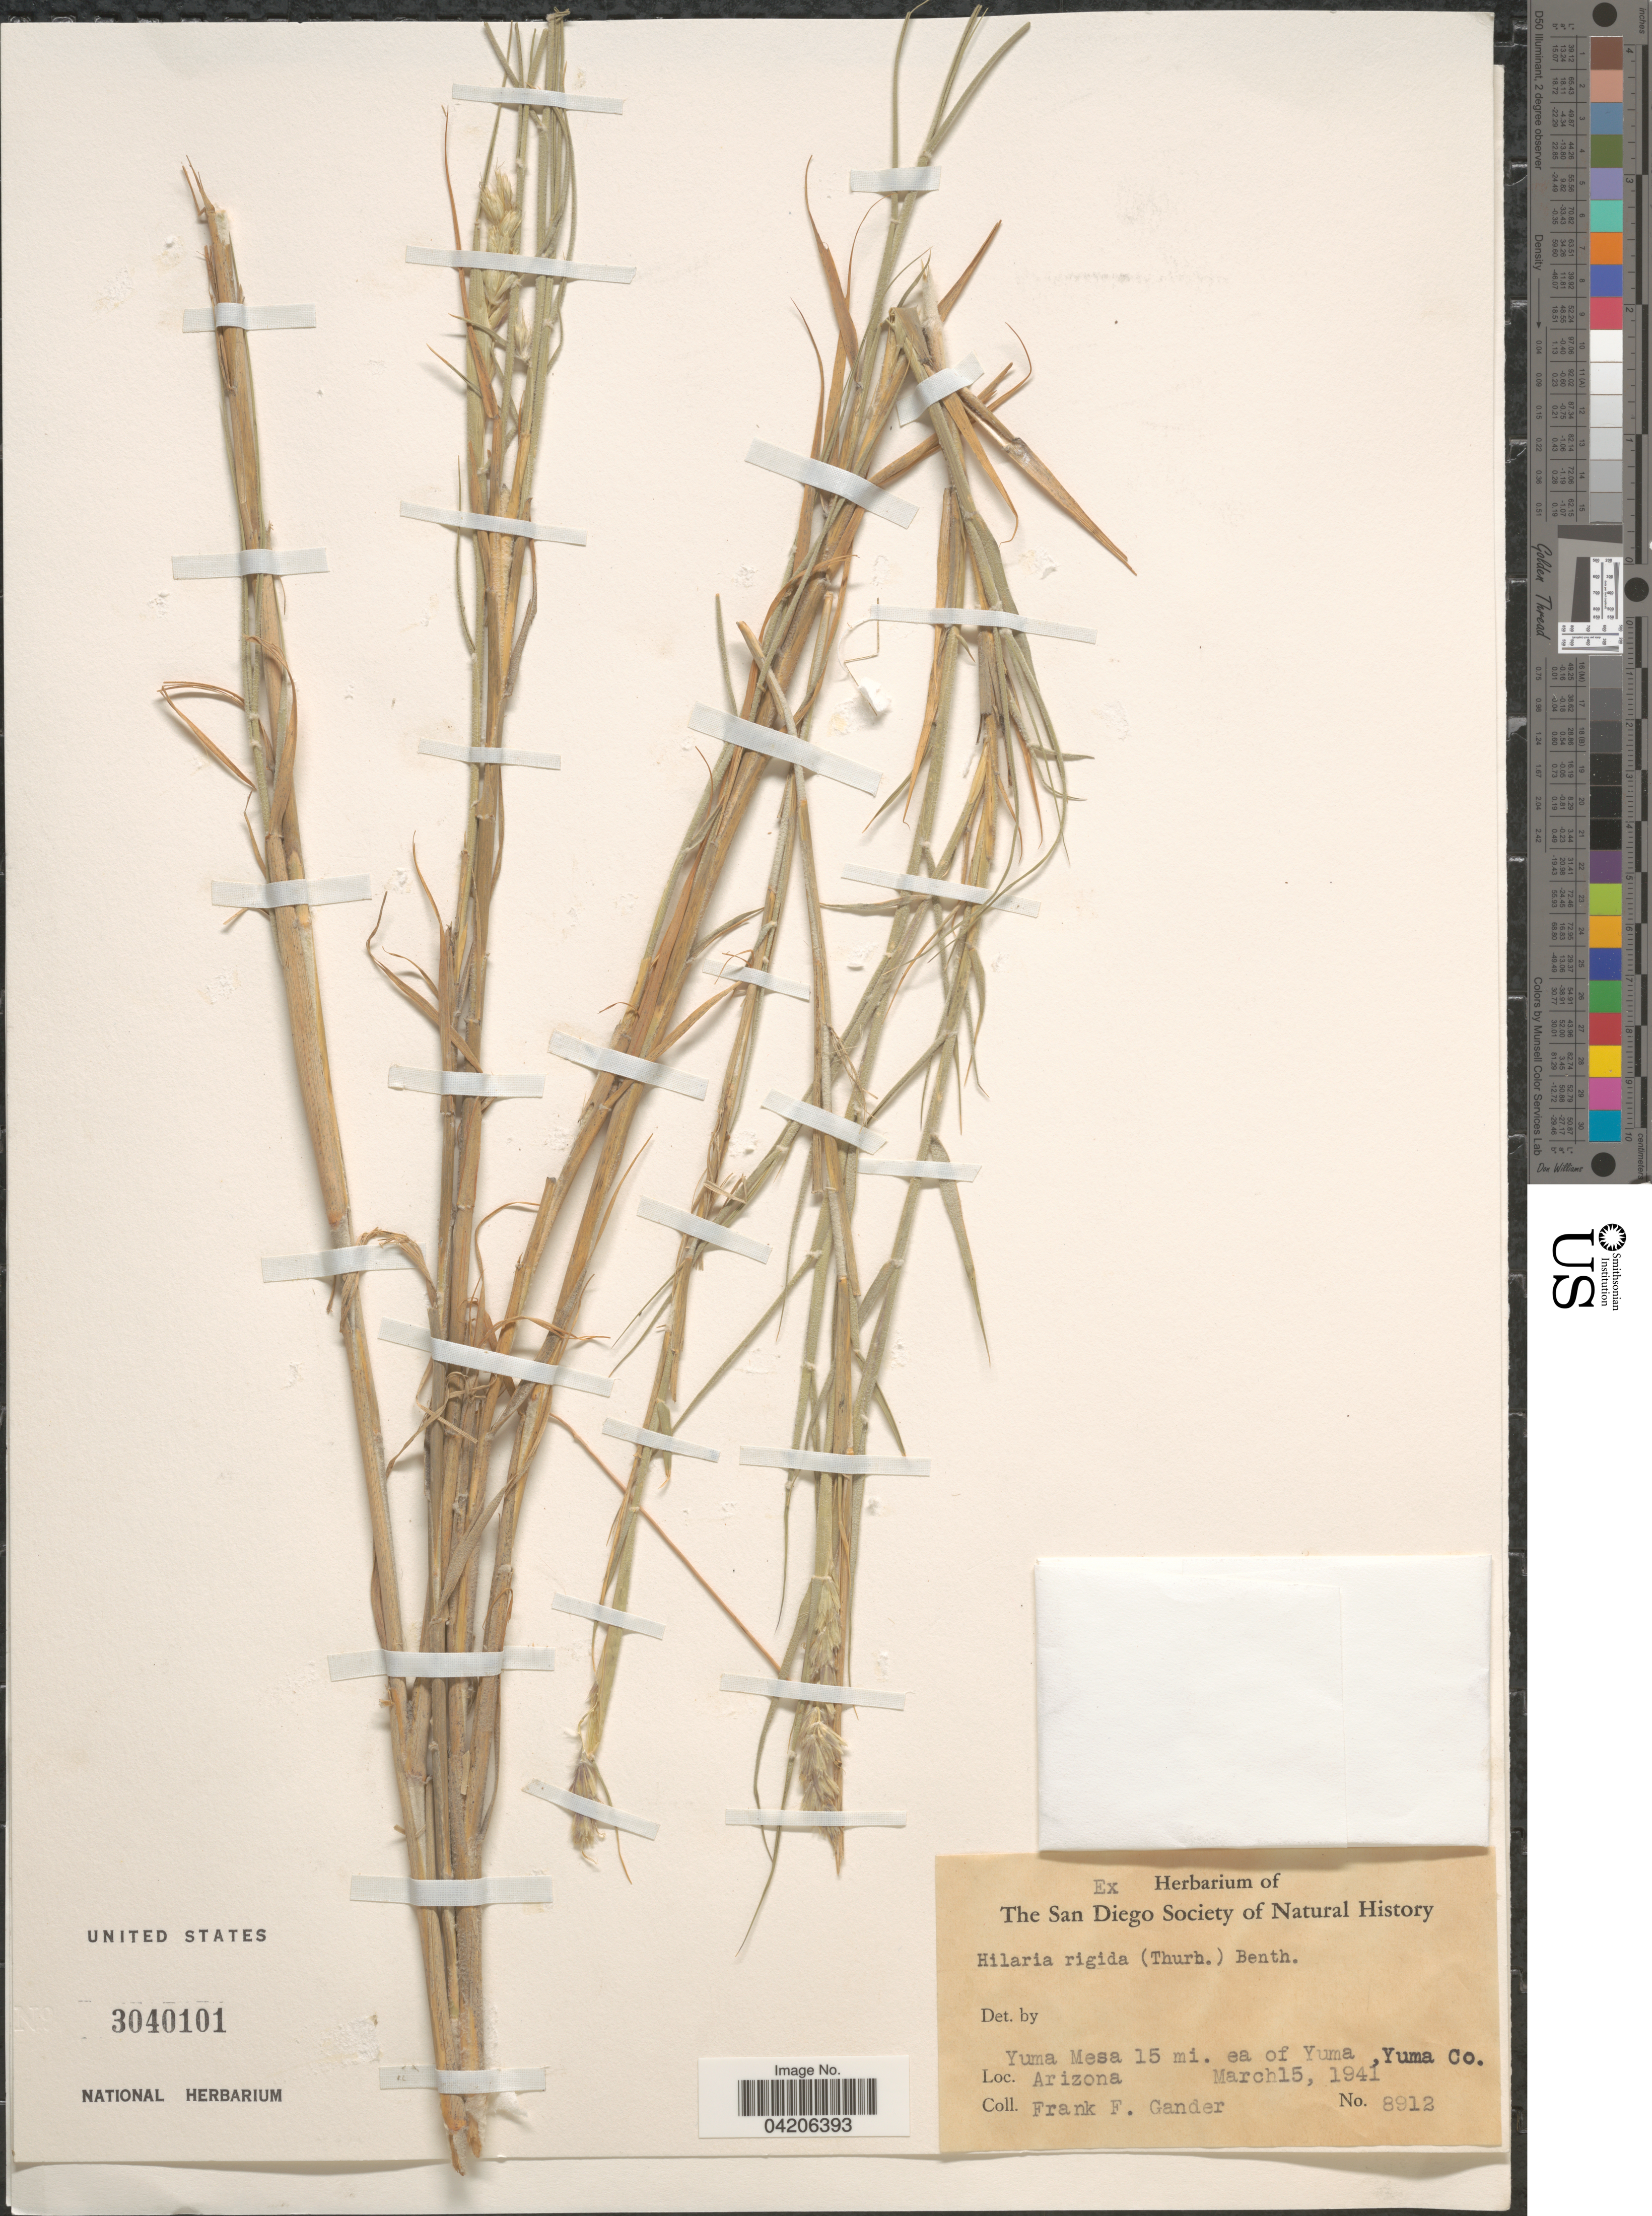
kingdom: Plantae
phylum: Tracheophyta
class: Liliopsida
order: Poales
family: Poaceae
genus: Hilaria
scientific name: Hilaria rigida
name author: (Thurb.) Benth. ex Scribn.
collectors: F. Gander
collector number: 8912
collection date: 1941-03-15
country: United States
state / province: Arizona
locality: Yuma Mesa 15 mi. ea of Yuma, Yuma Co.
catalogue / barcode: US 3040101